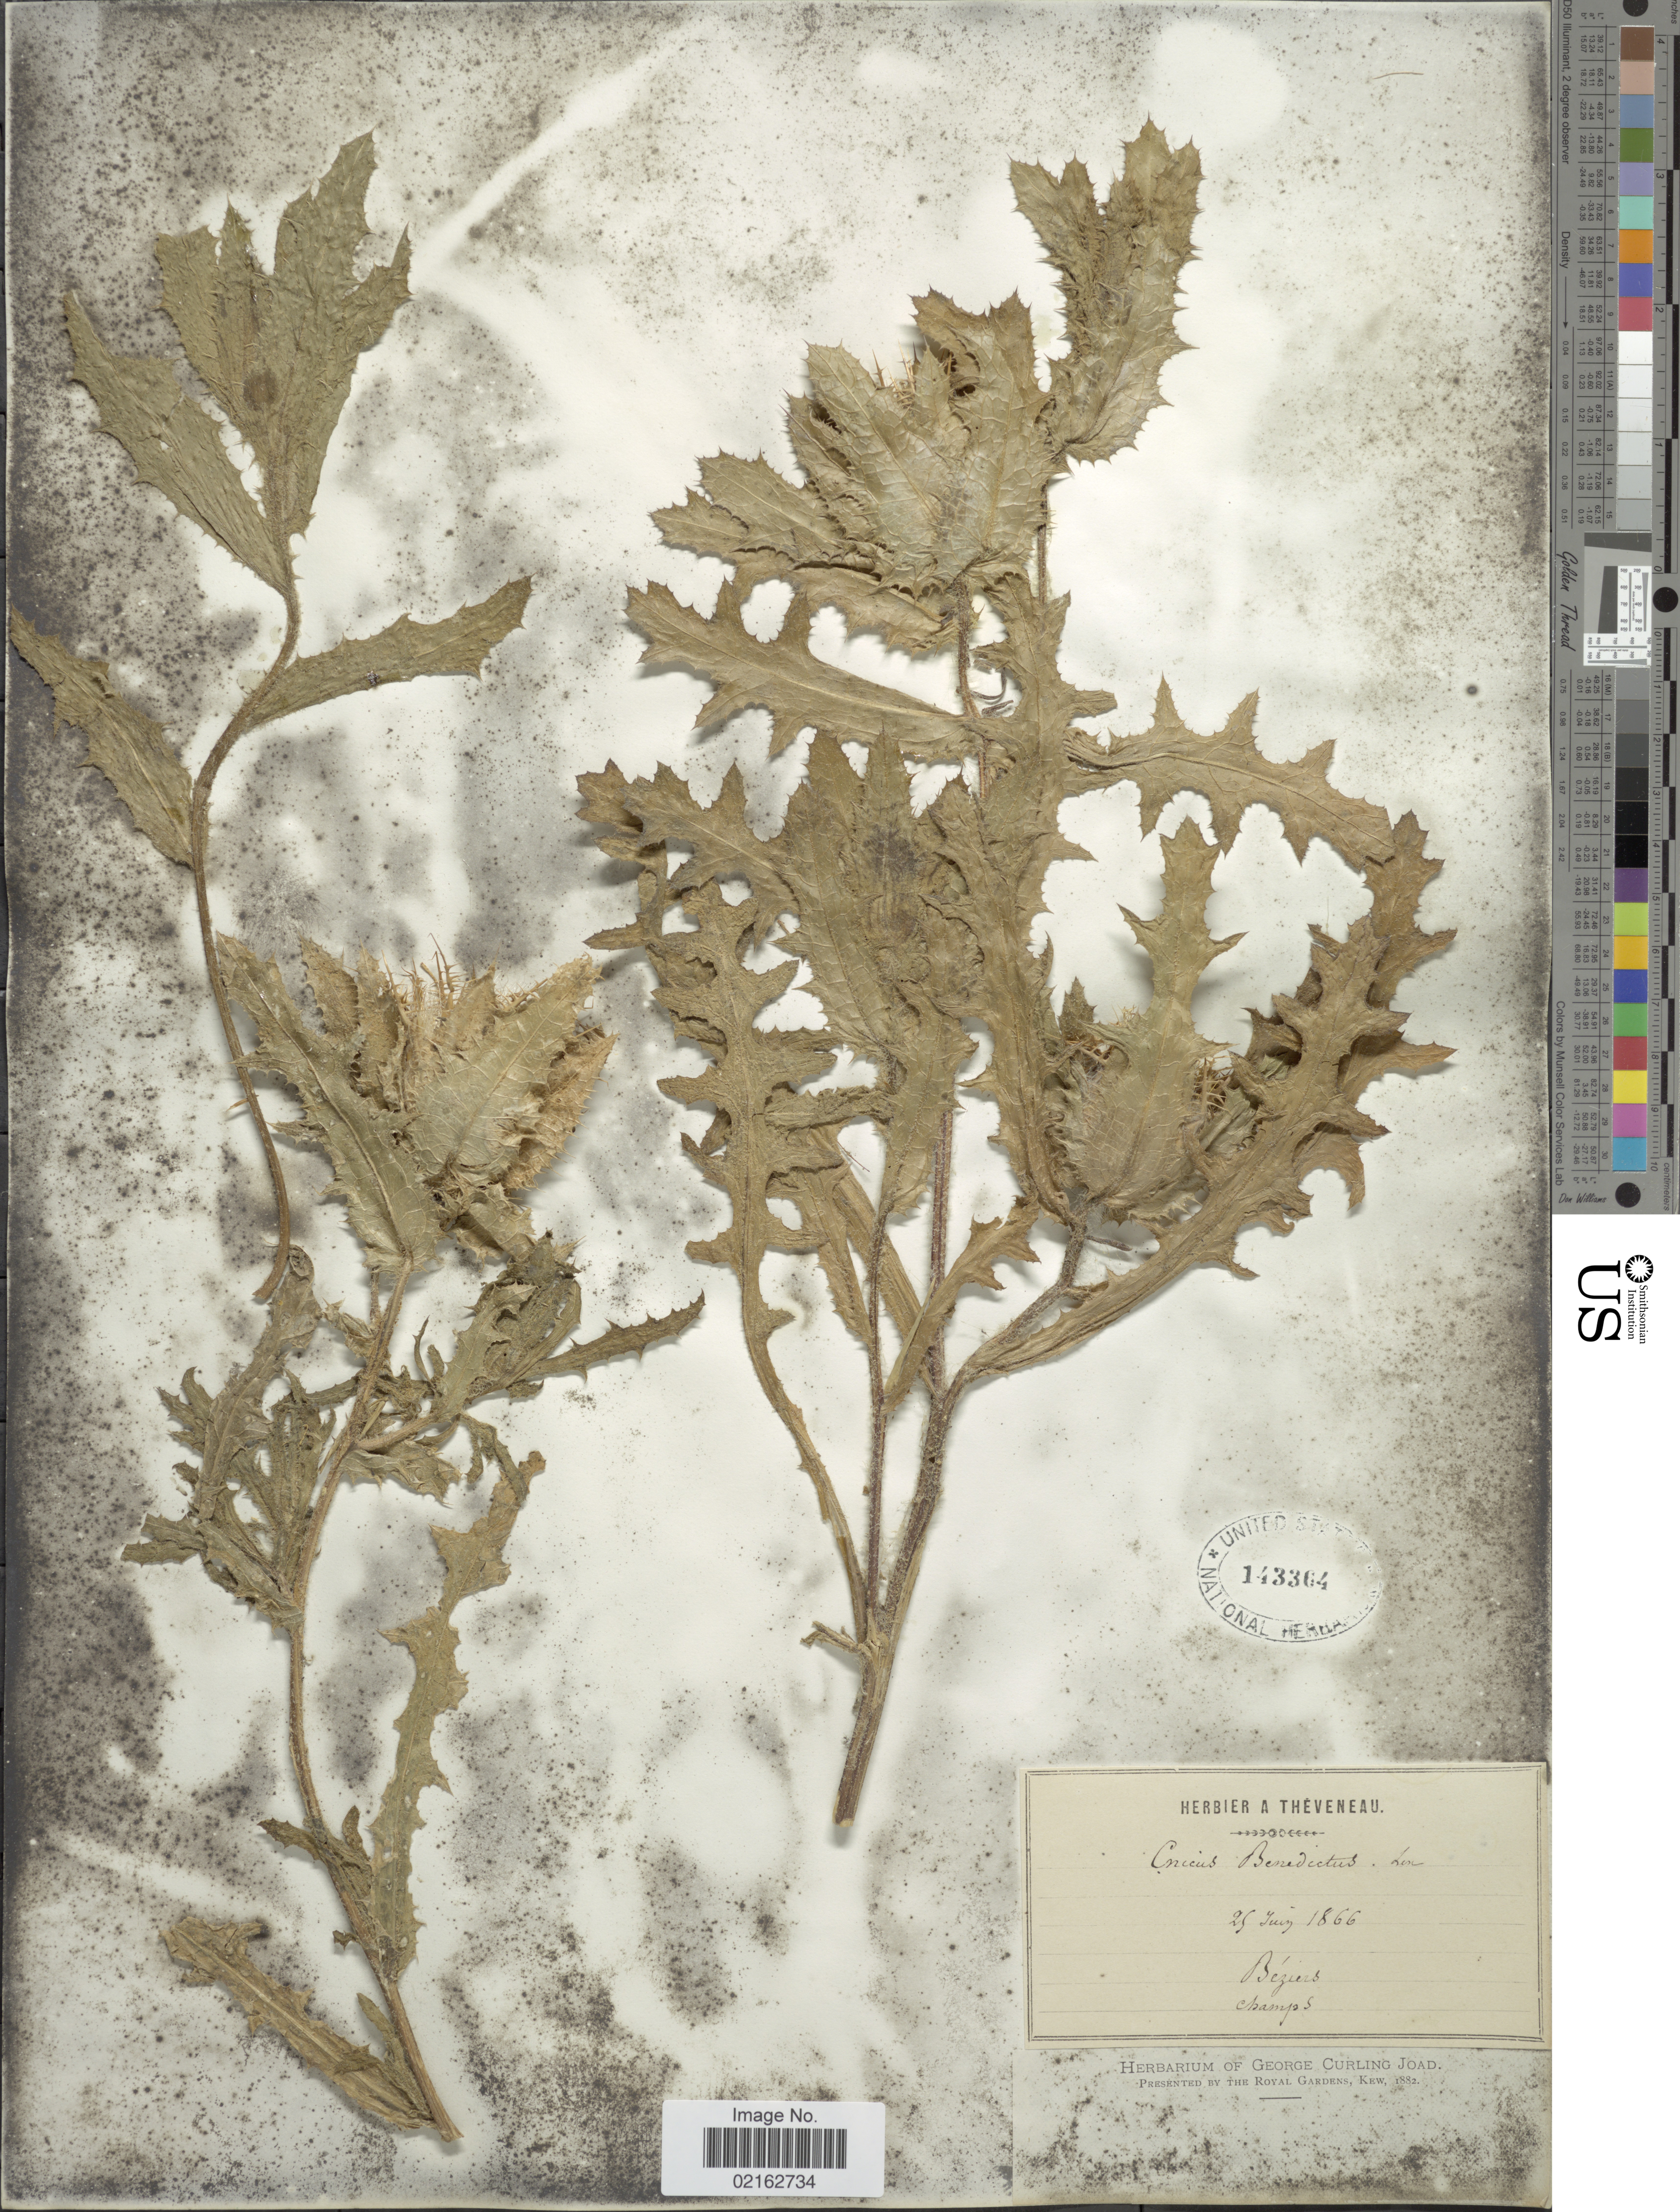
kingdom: Plantae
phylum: Tracheophyta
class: Magnoliopsida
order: Asterales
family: Asteraceae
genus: Centaurea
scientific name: Centaurea benedicta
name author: (L.) L.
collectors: ex herb. A. Theveneau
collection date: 1866-06-25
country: France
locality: Beziers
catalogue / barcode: US 143364